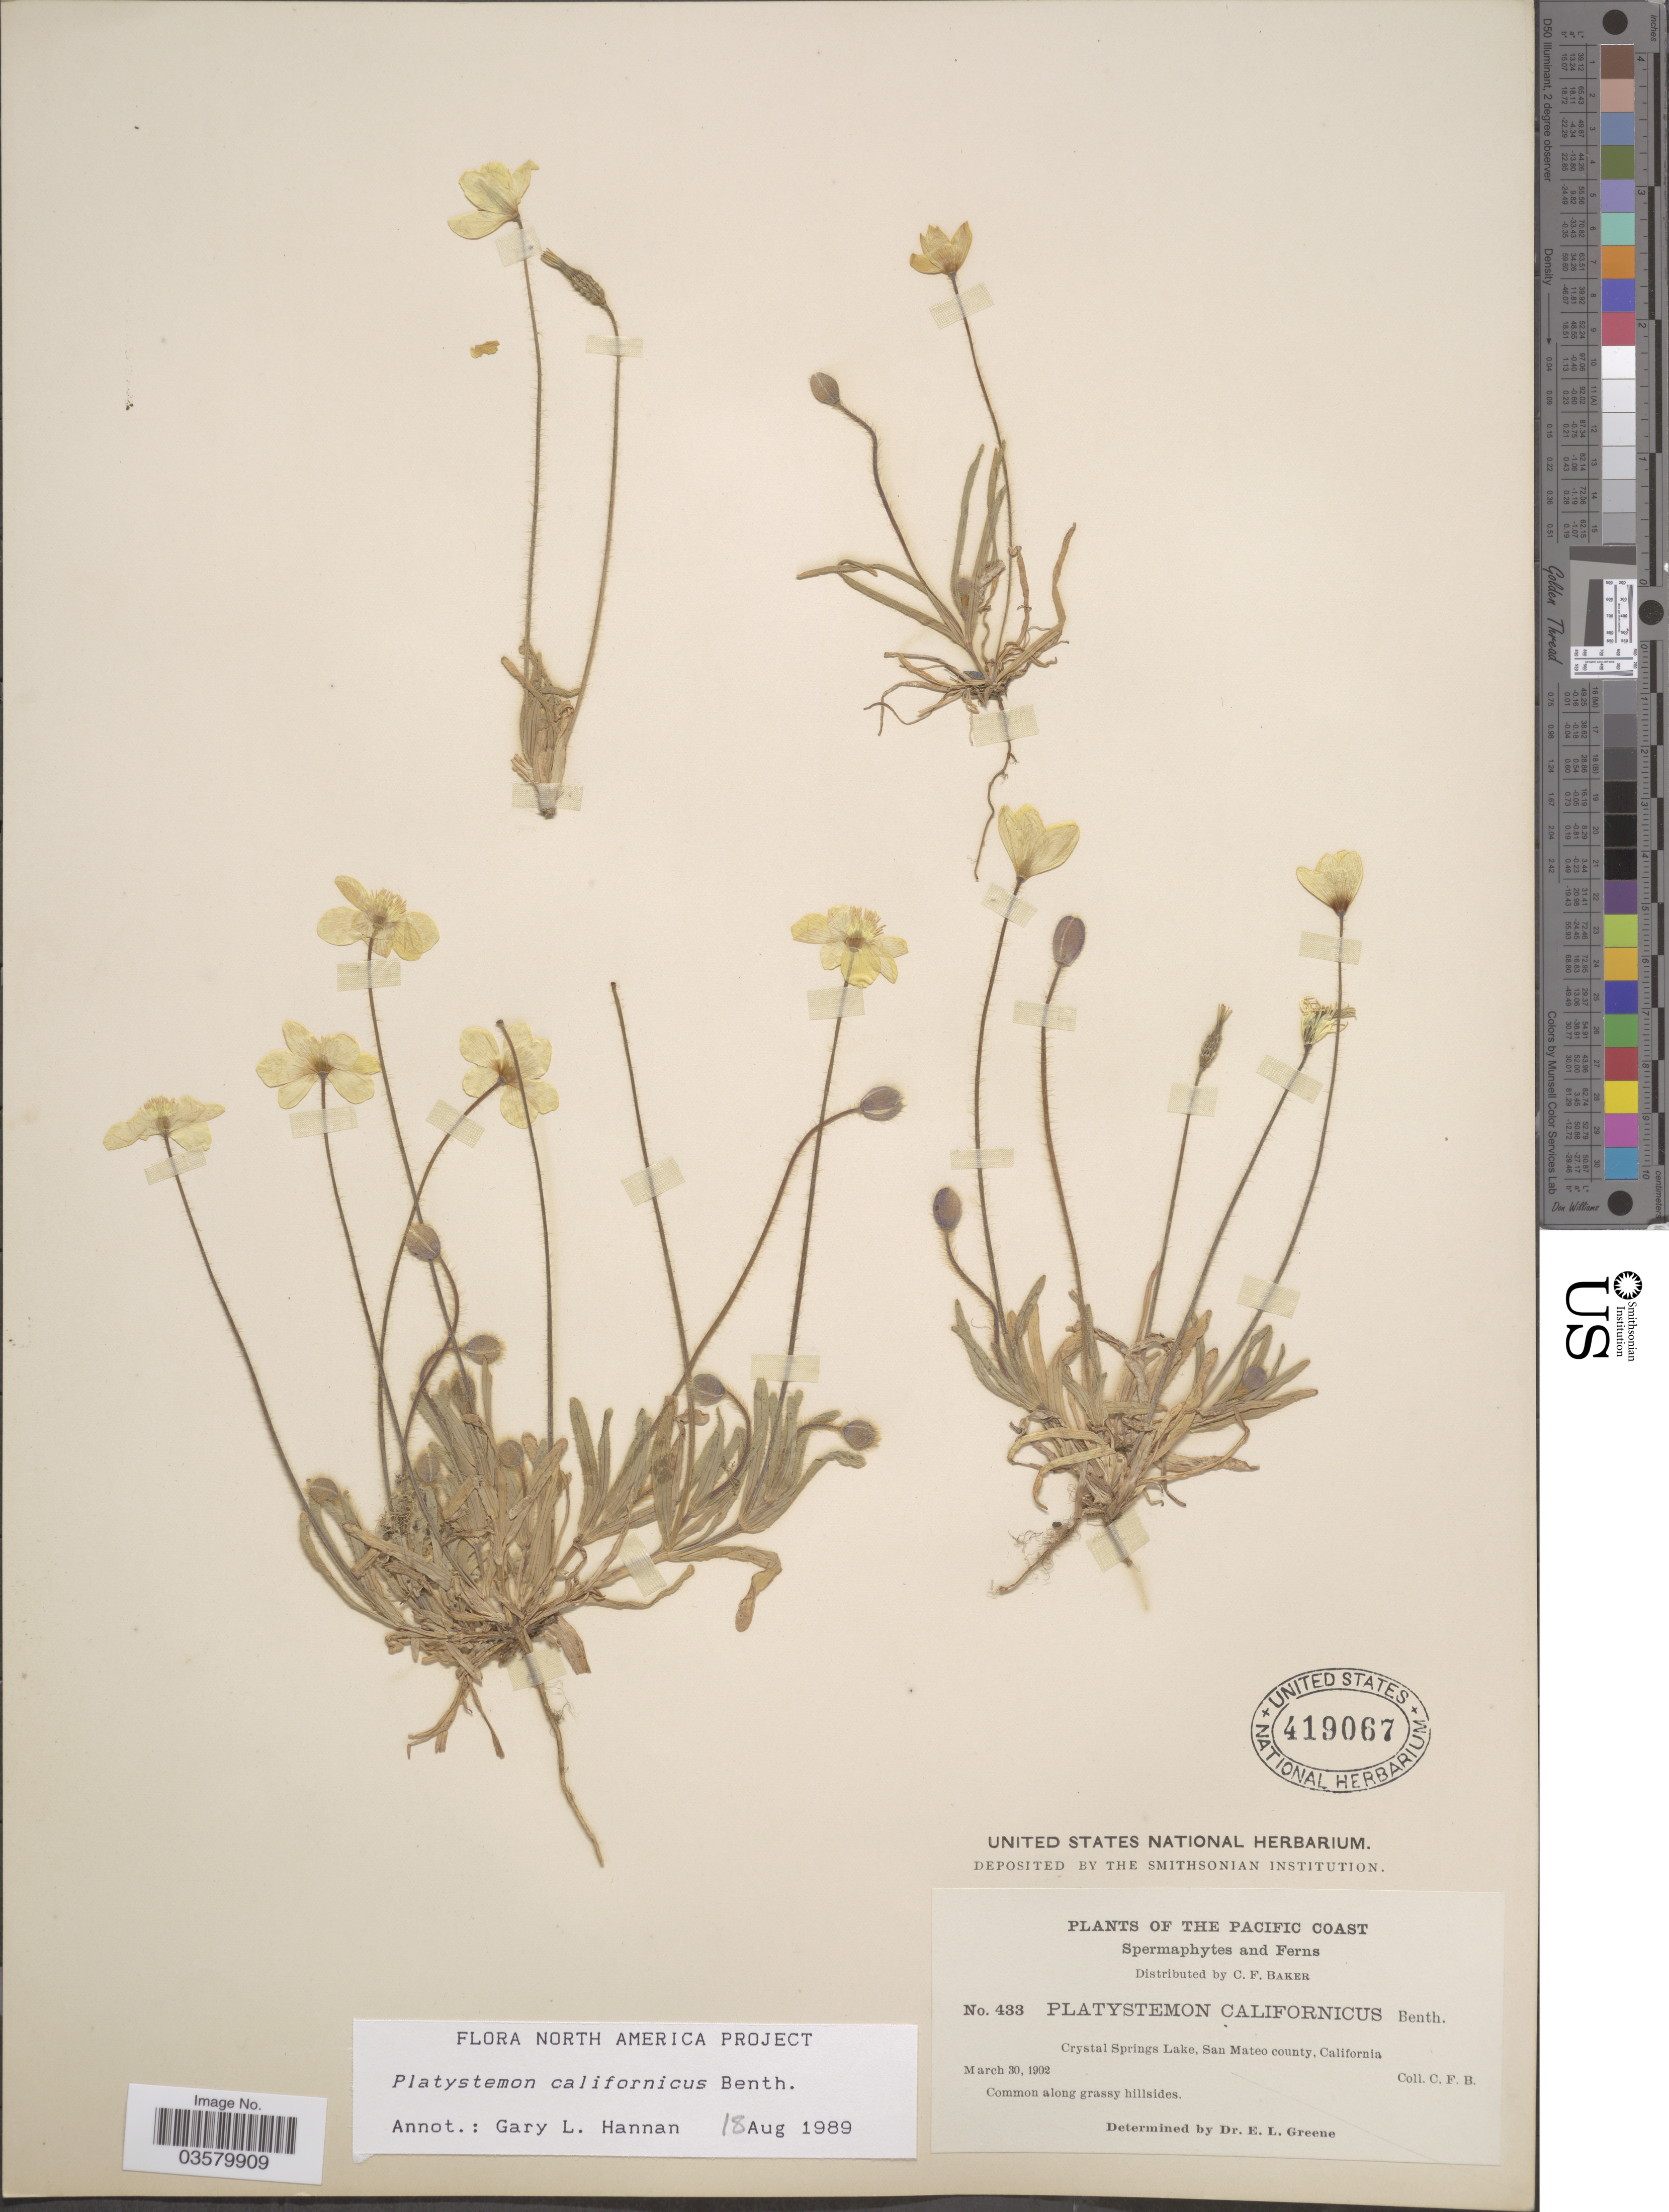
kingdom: Plantae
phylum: Tracheophyta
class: Magnoliopsida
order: Ranunculales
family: Papaveraceae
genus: Platystemon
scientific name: Platystemon californicus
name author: Benth.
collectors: C. F. Baker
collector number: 433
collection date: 1902-03-30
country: United States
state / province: California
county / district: San Mateo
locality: The Pacific Coast. Crystal Springs Lake, San Mateo county.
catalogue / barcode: US 419067